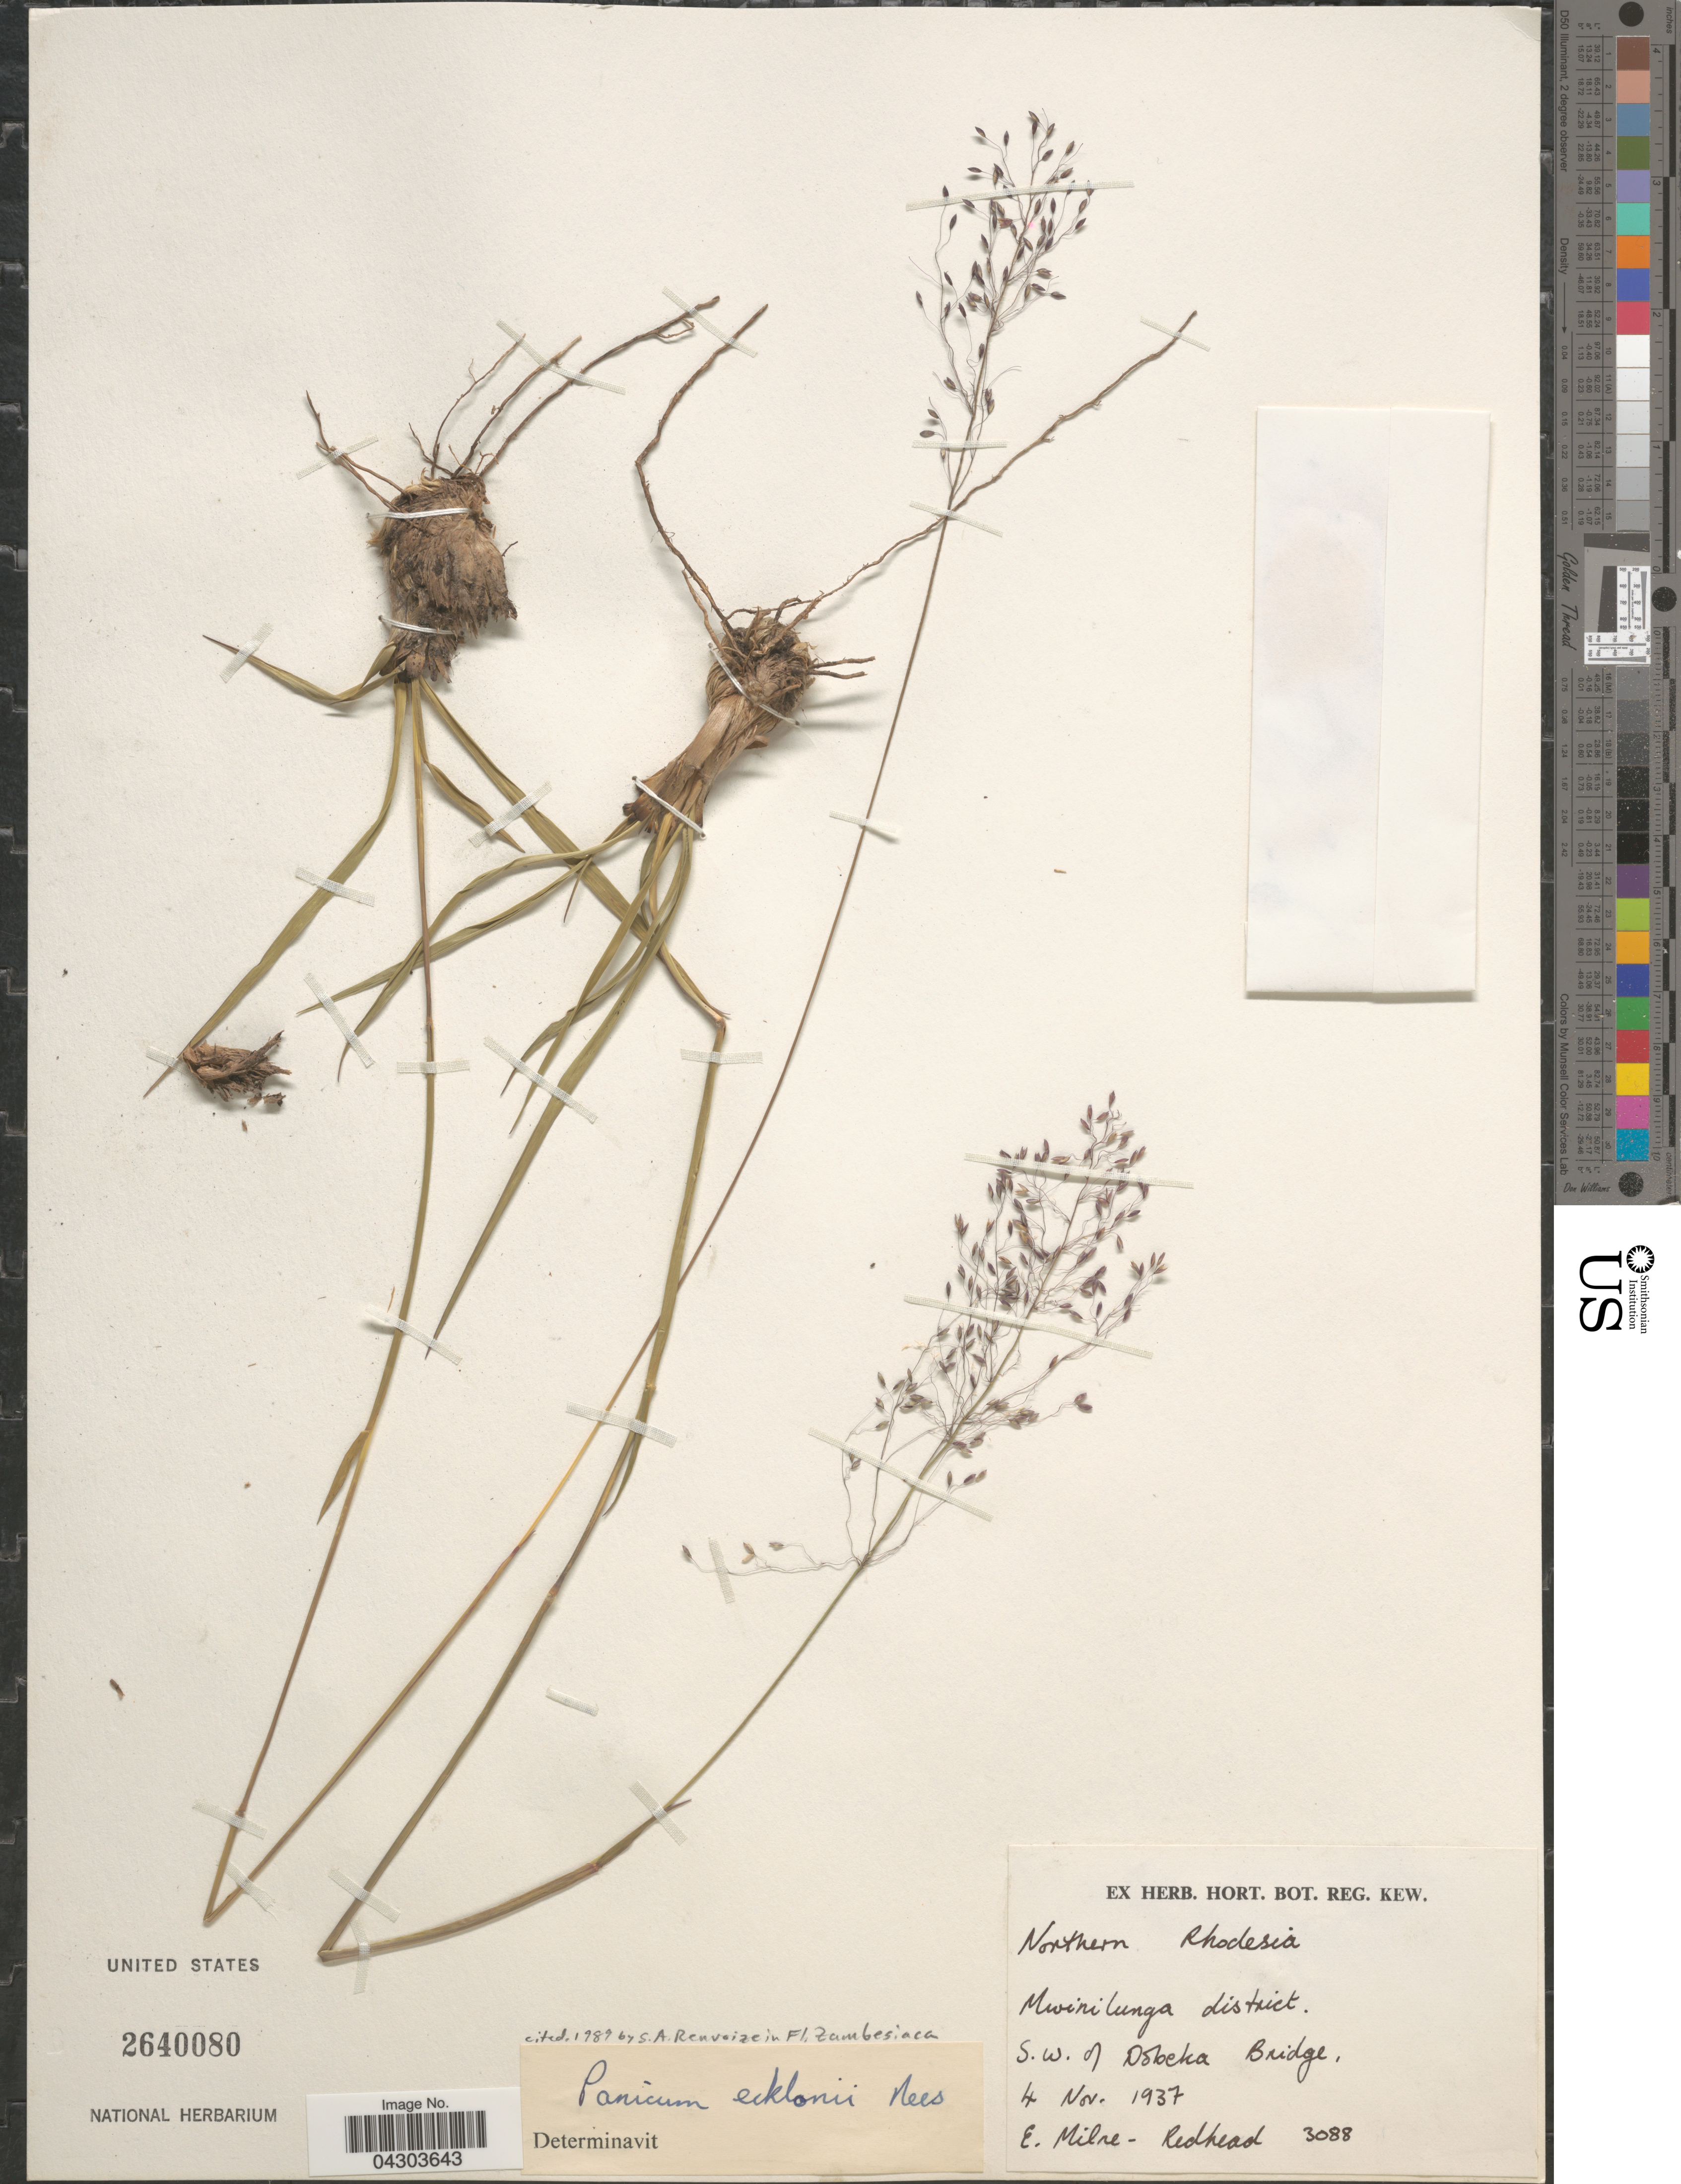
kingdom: Plantae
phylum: Tracheophyta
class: Liliopsida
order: Poales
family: Poaceae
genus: Panicum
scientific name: Panicum ecklonii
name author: Nees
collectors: E. W. Milne-Redhead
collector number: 3088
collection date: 1937-11-04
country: Zambia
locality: Northern Rhodesia. Mwinilunga district. S.W. of Dobeka Bridge.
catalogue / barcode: US 2640080